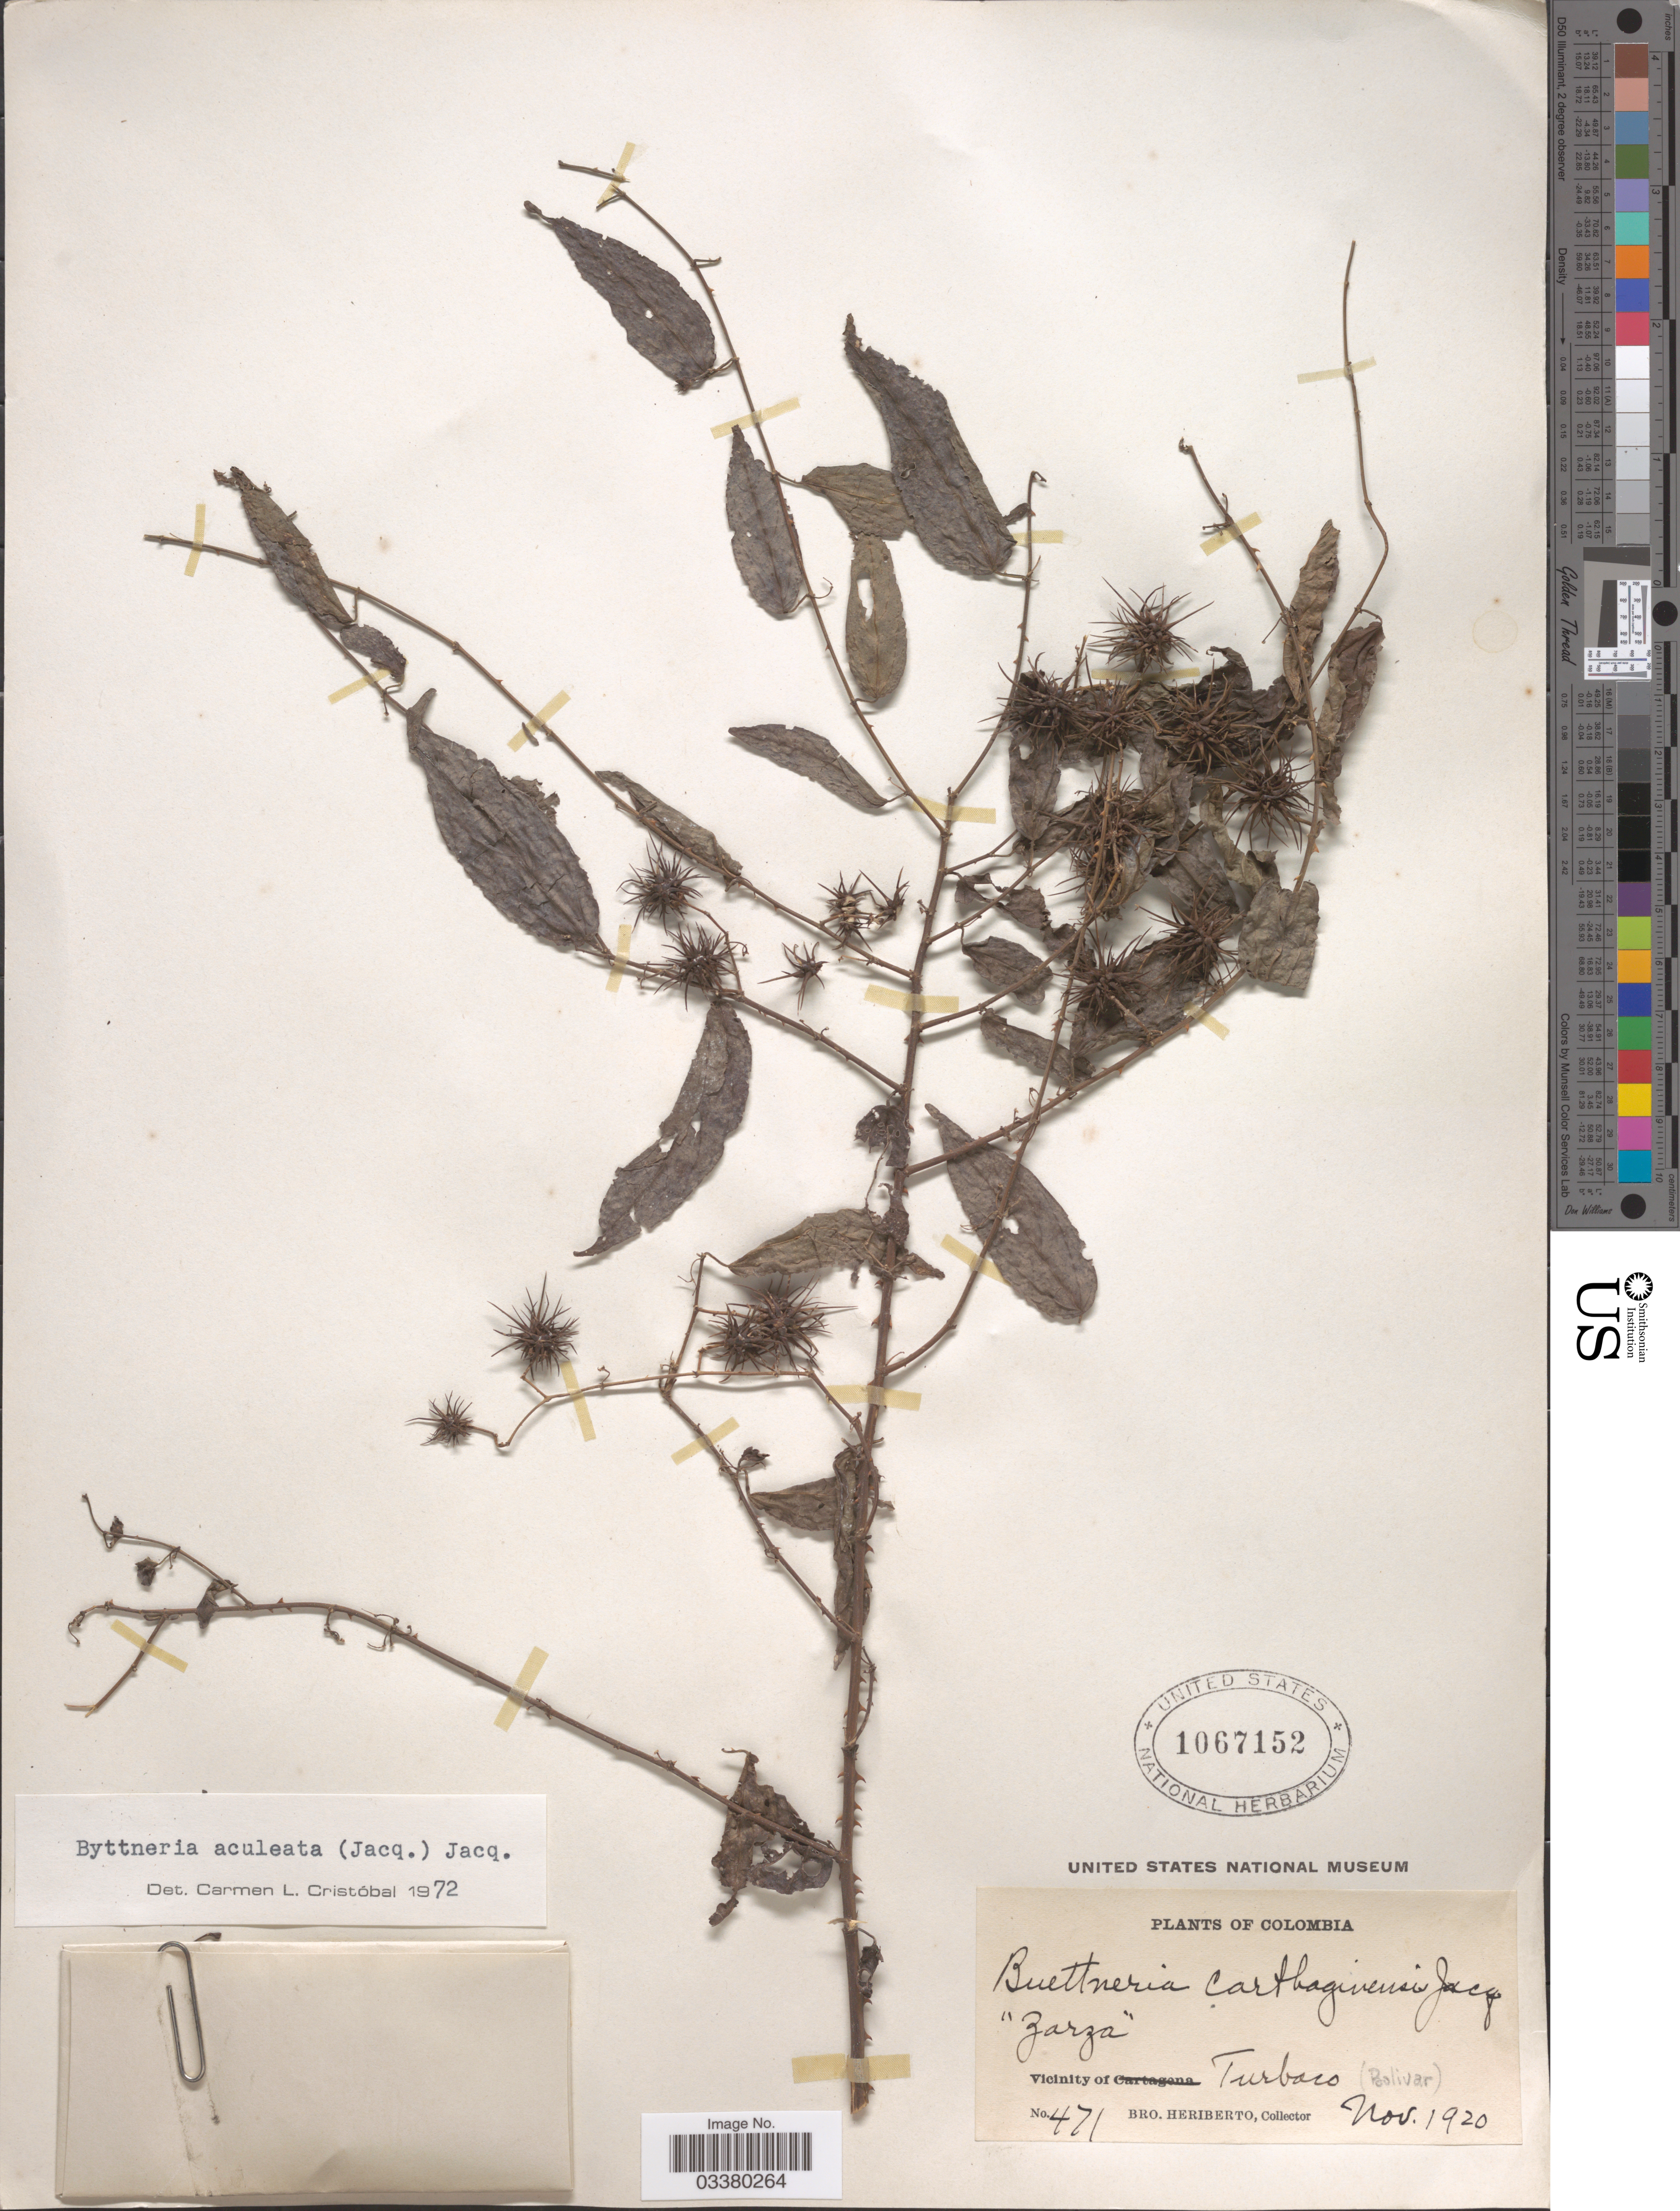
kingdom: Plantae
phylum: Tracheophyta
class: Magnoliopsida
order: Malvales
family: Malvaceae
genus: Byttneria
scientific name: Byttneria aculeata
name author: (Jacq.) Jacq.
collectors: B. Heriberto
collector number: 471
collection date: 1920-11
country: Colombia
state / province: Bolívar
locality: Vicinity of Turbaco.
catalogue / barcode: US 1067152